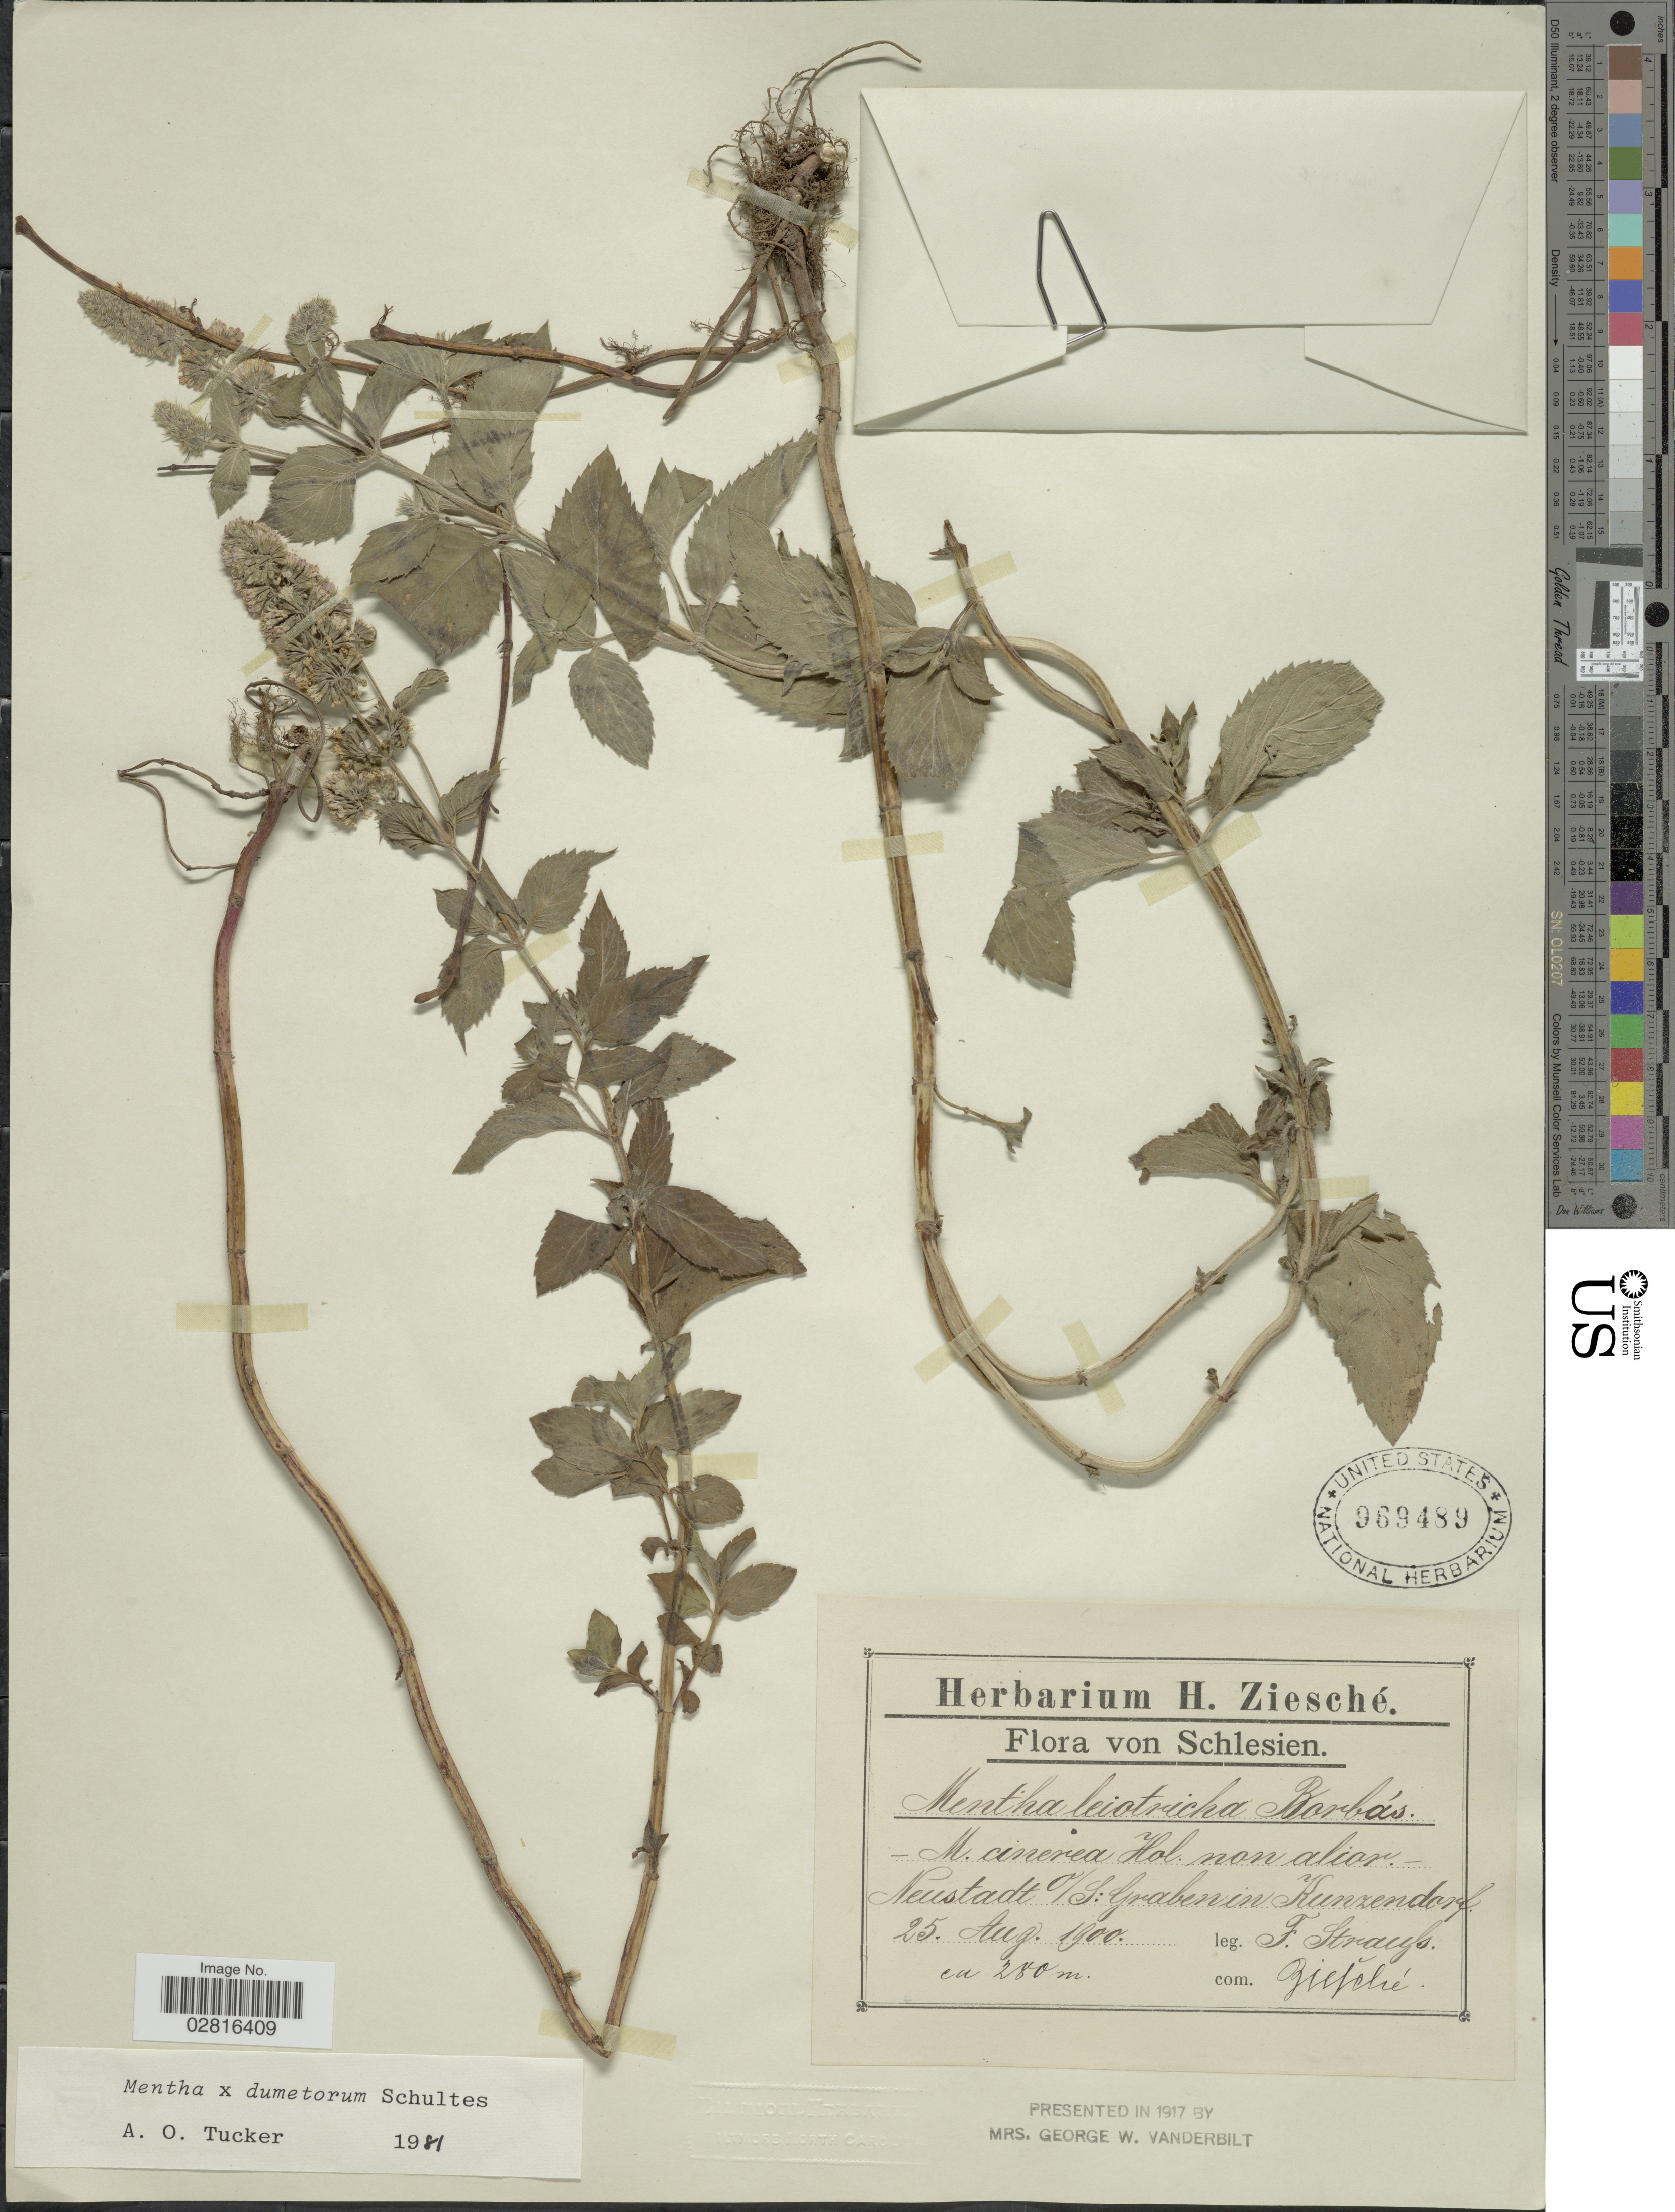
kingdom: Plantae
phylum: Tracheophyta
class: Magnoliopsida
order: Lamiales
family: Lamiaceae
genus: Mentha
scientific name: Mentha x dumetorum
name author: Schult.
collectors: F. Strauss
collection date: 1900-08-25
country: Poland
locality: Schlesien. Neustadt o/S [interpreted]: Grabenin Kunzendorf.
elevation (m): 280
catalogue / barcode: US 969486